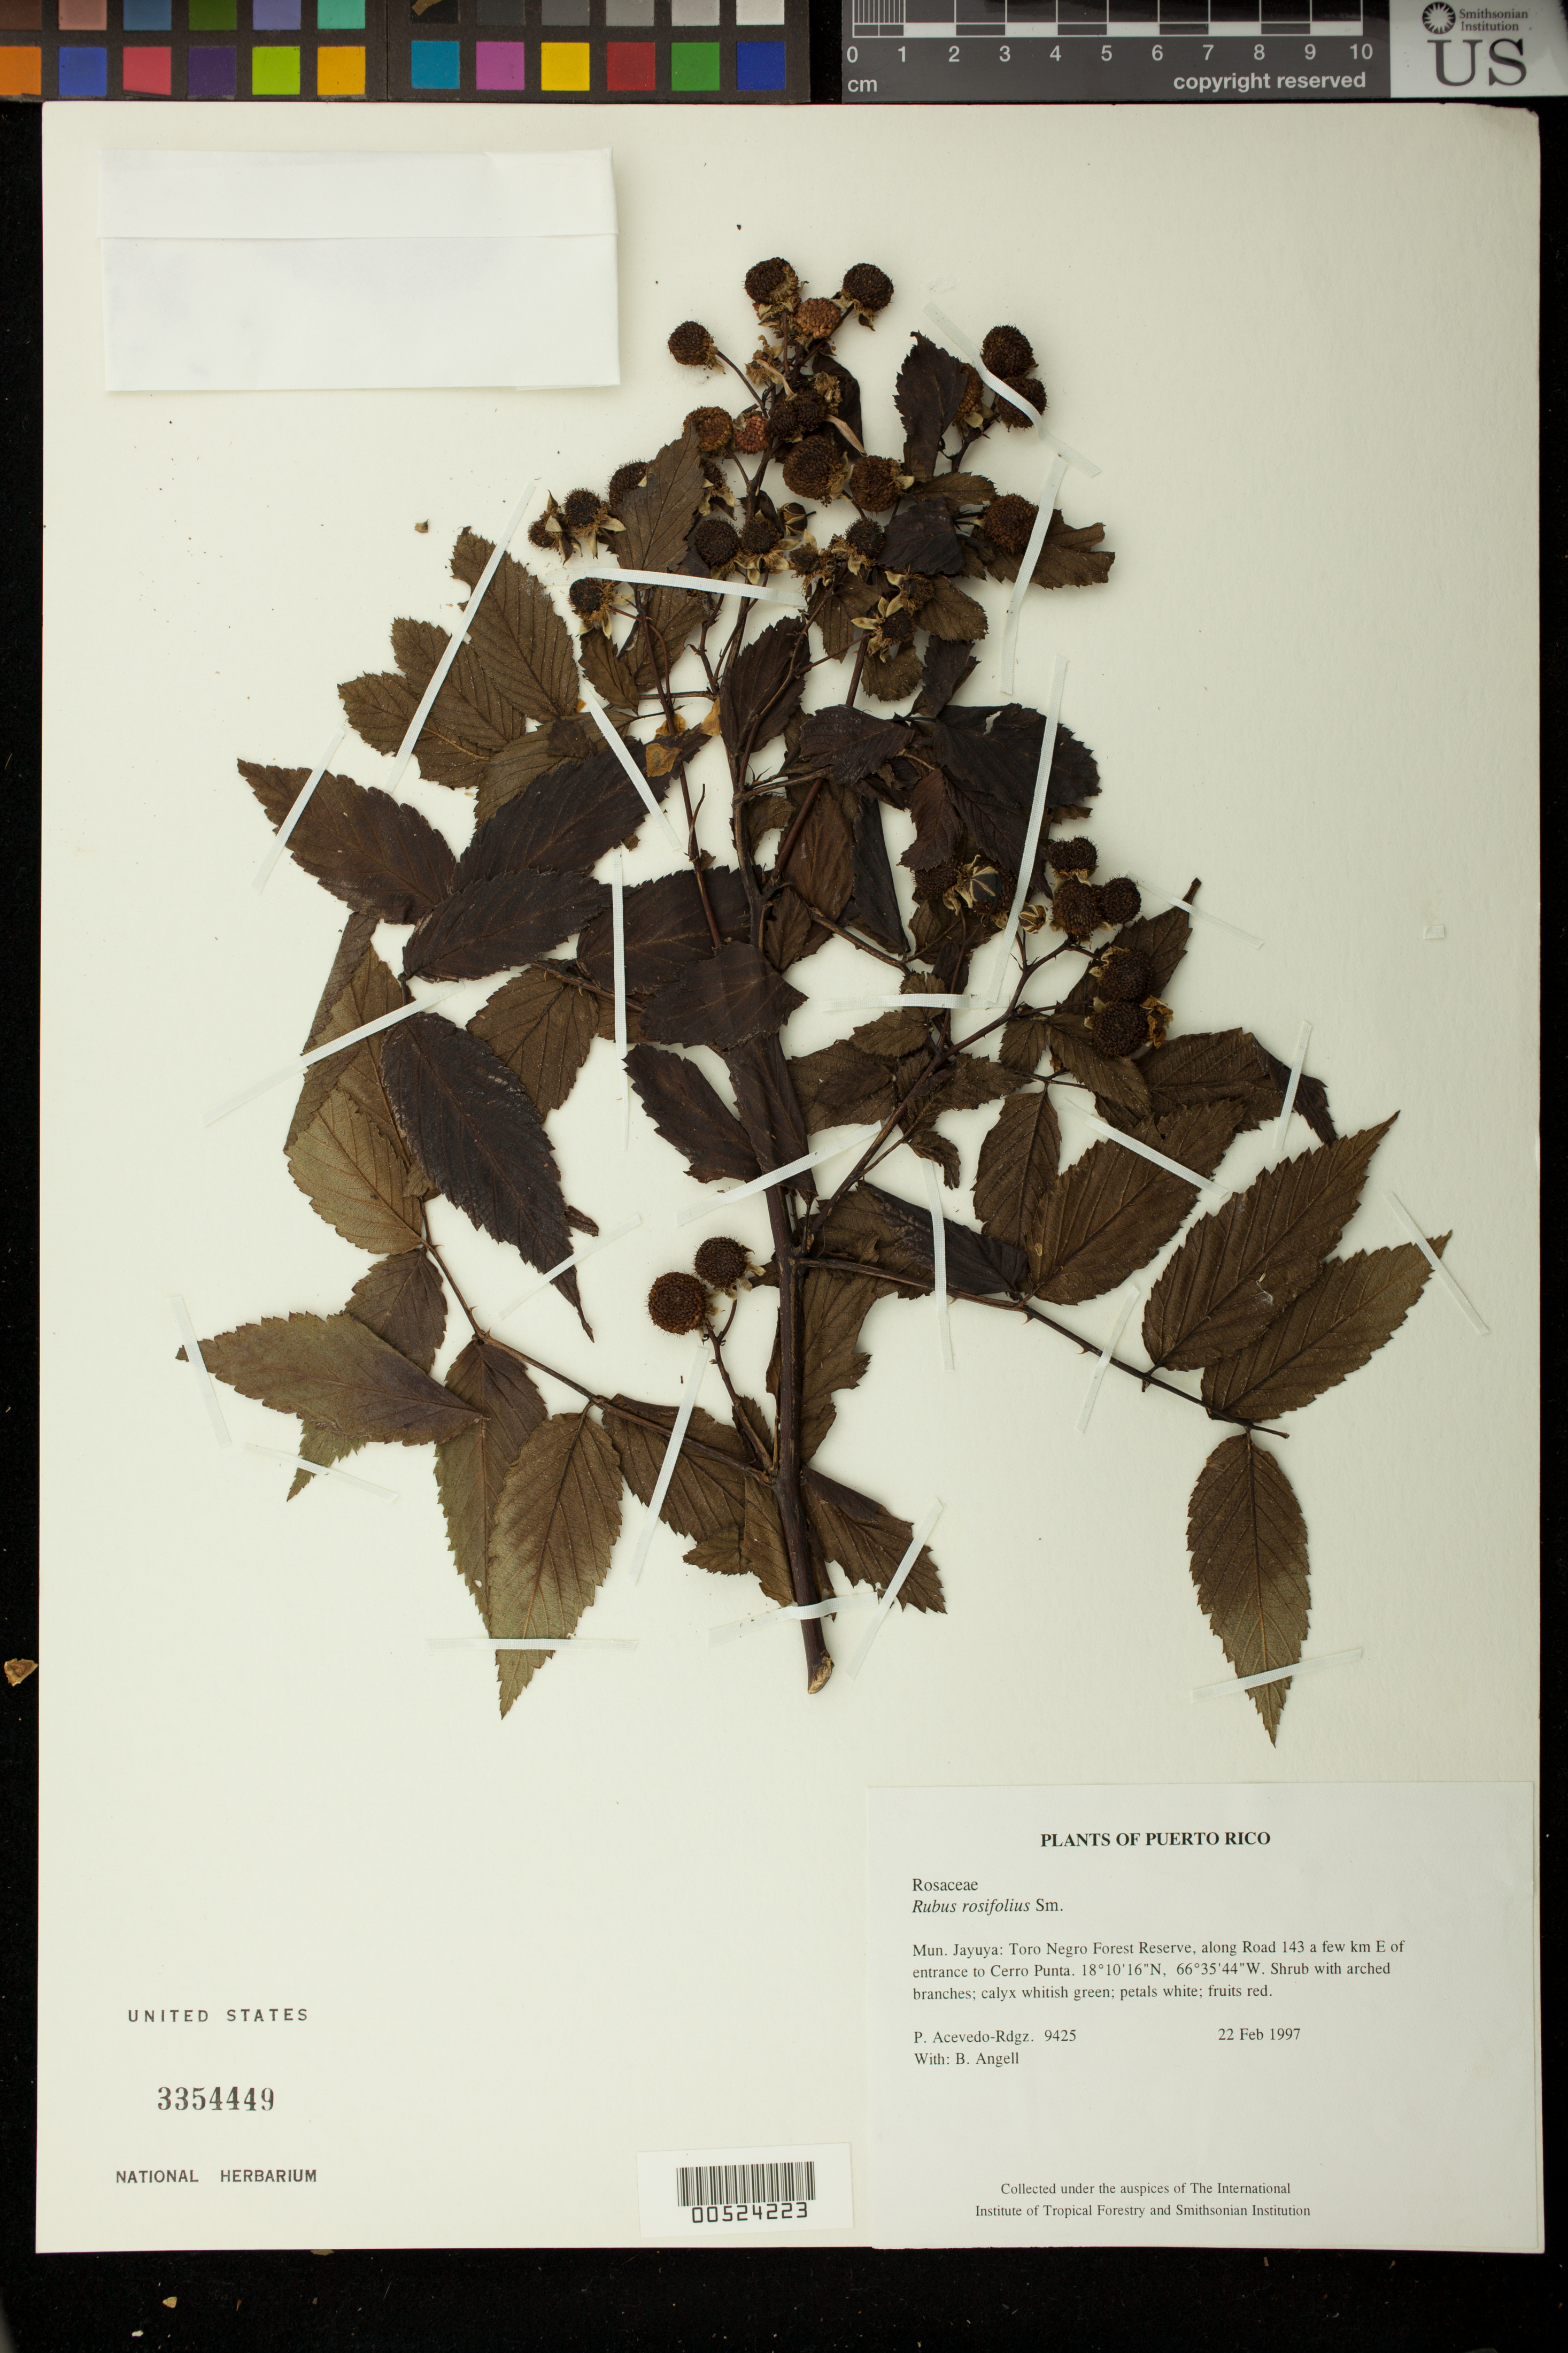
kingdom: Plantae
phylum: Tracheophyta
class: Magnoliopsida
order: Rosales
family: Rosaceae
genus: Rubus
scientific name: Rubus rosifolius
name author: Sm.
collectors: P. Acevedo-Rodr. & Bobbi Angell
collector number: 9425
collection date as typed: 22 Feb 1997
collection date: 1997-02-22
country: Puerto Rico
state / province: Jayuya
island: Puerto Rico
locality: Jayuya: Toro Negro Forest Reserve, along Road 143 a few km E of entrance to Cerro Punta.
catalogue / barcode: US 3354449